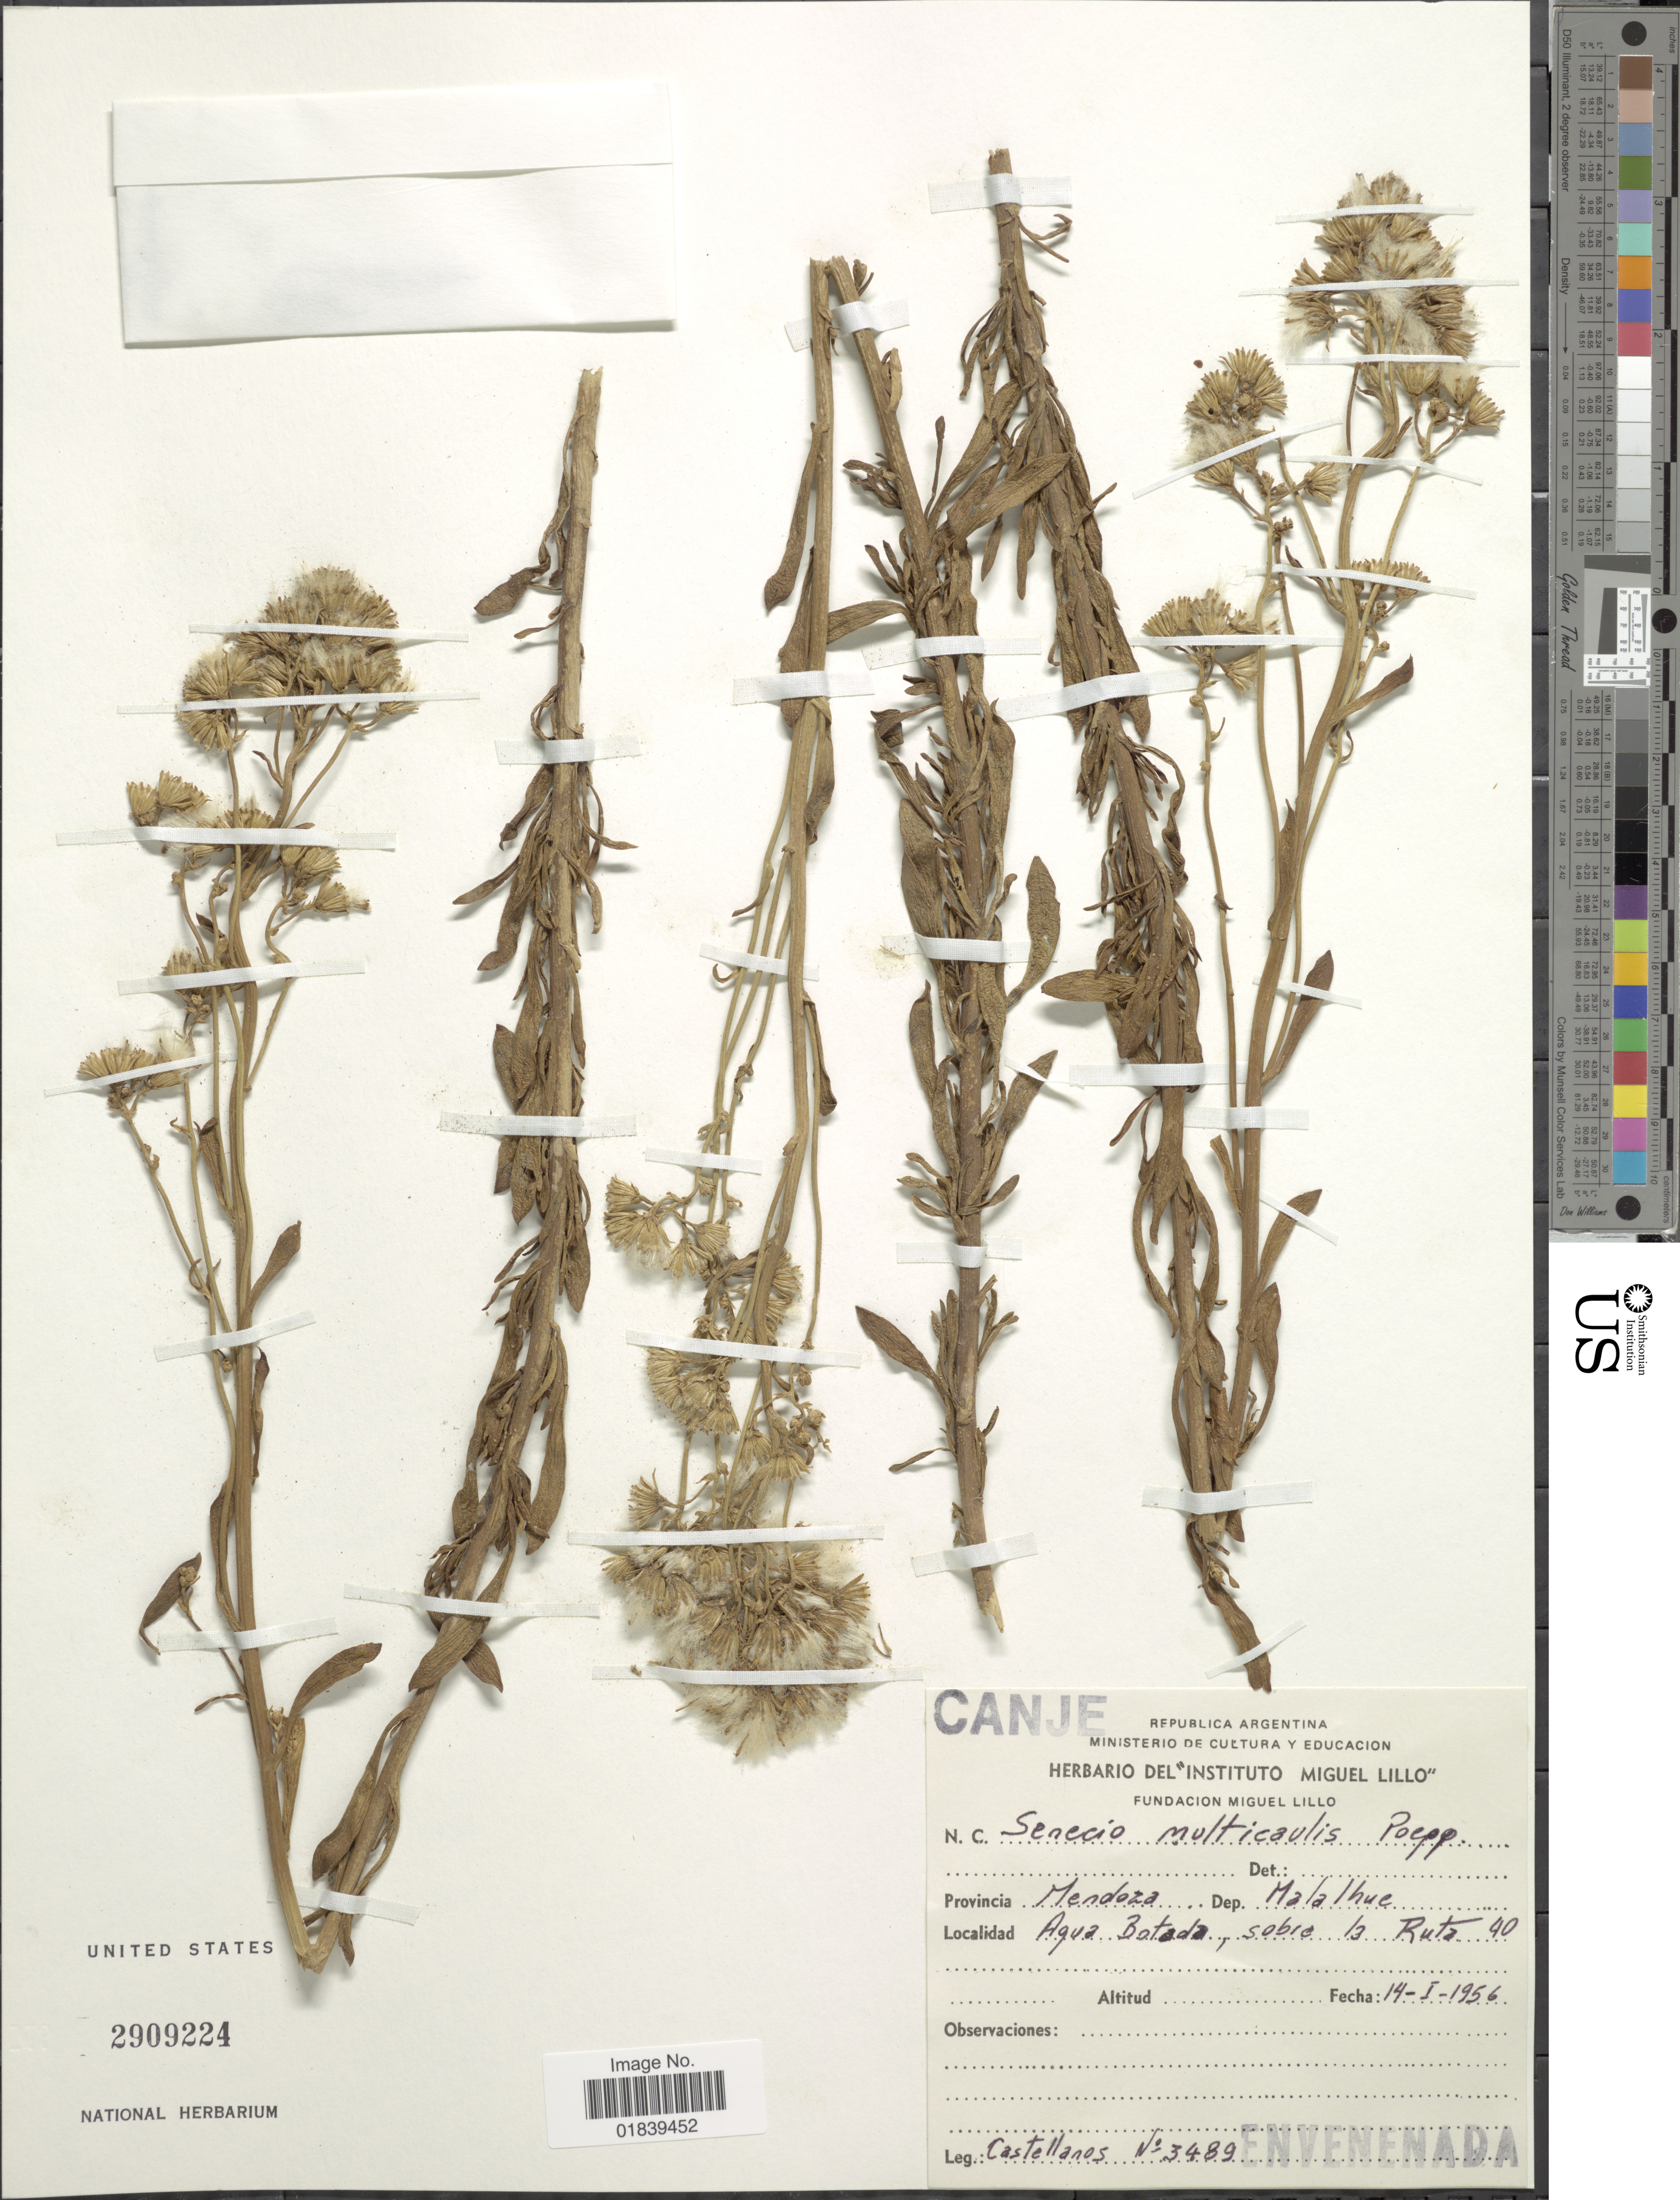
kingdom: Plantae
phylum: Tracheophyta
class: Magnoliopsida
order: Asterales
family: Asteraceae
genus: Senecio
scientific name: Senecio multicaulis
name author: A. Rich.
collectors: A. Castellanos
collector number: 3489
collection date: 1956-01-14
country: Argentina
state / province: Mendoza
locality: Dep. Malalhue, Agua Botada, sobre la Ruta 40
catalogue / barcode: US 2909224